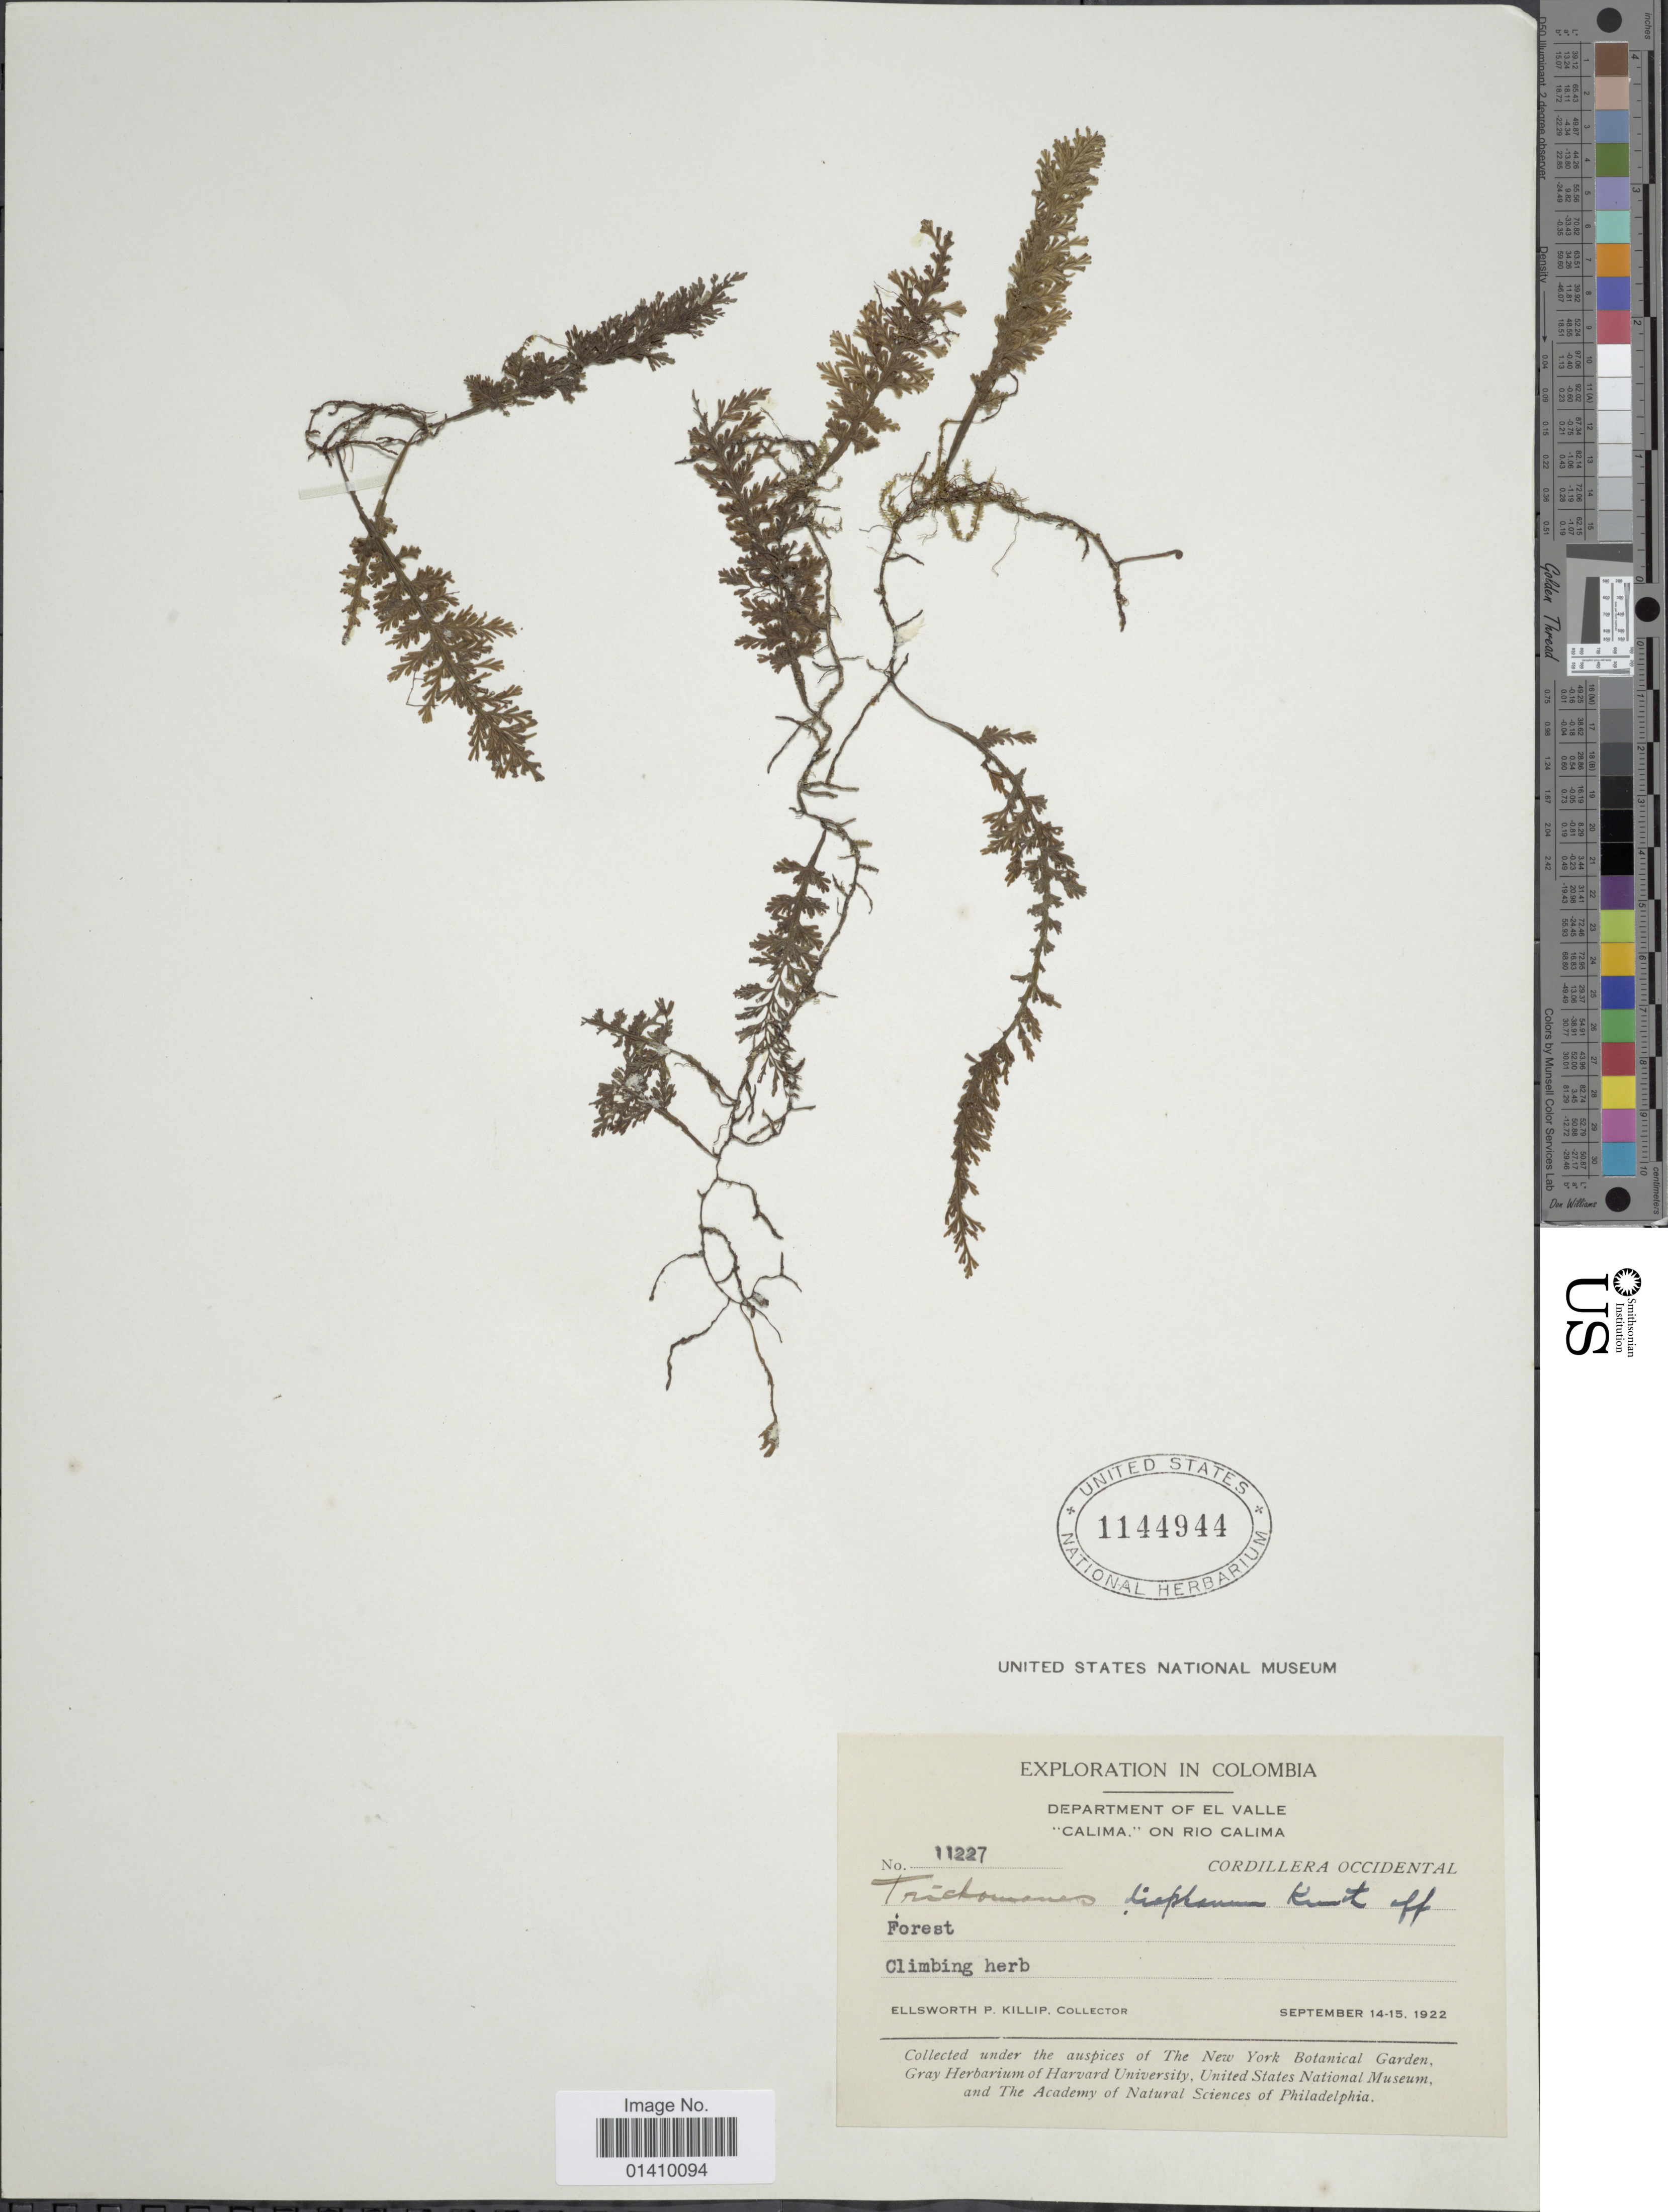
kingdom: Plantae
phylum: Tracheophyta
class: Polypodiopsida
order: Hymenophyllales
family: Hymenophyllaceae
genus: Polyphlebium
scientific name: Polyphlebium diaphanum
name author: (Kunth) Ebihara & Dubuisson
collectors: E. P. Killip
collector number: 11227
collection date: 1922-09-14/1922-09-15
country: Colombia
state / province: Valle del Cauca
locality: Department of El Valle Calma on Rio Calima cordillera occidental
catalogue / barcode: US 1144944